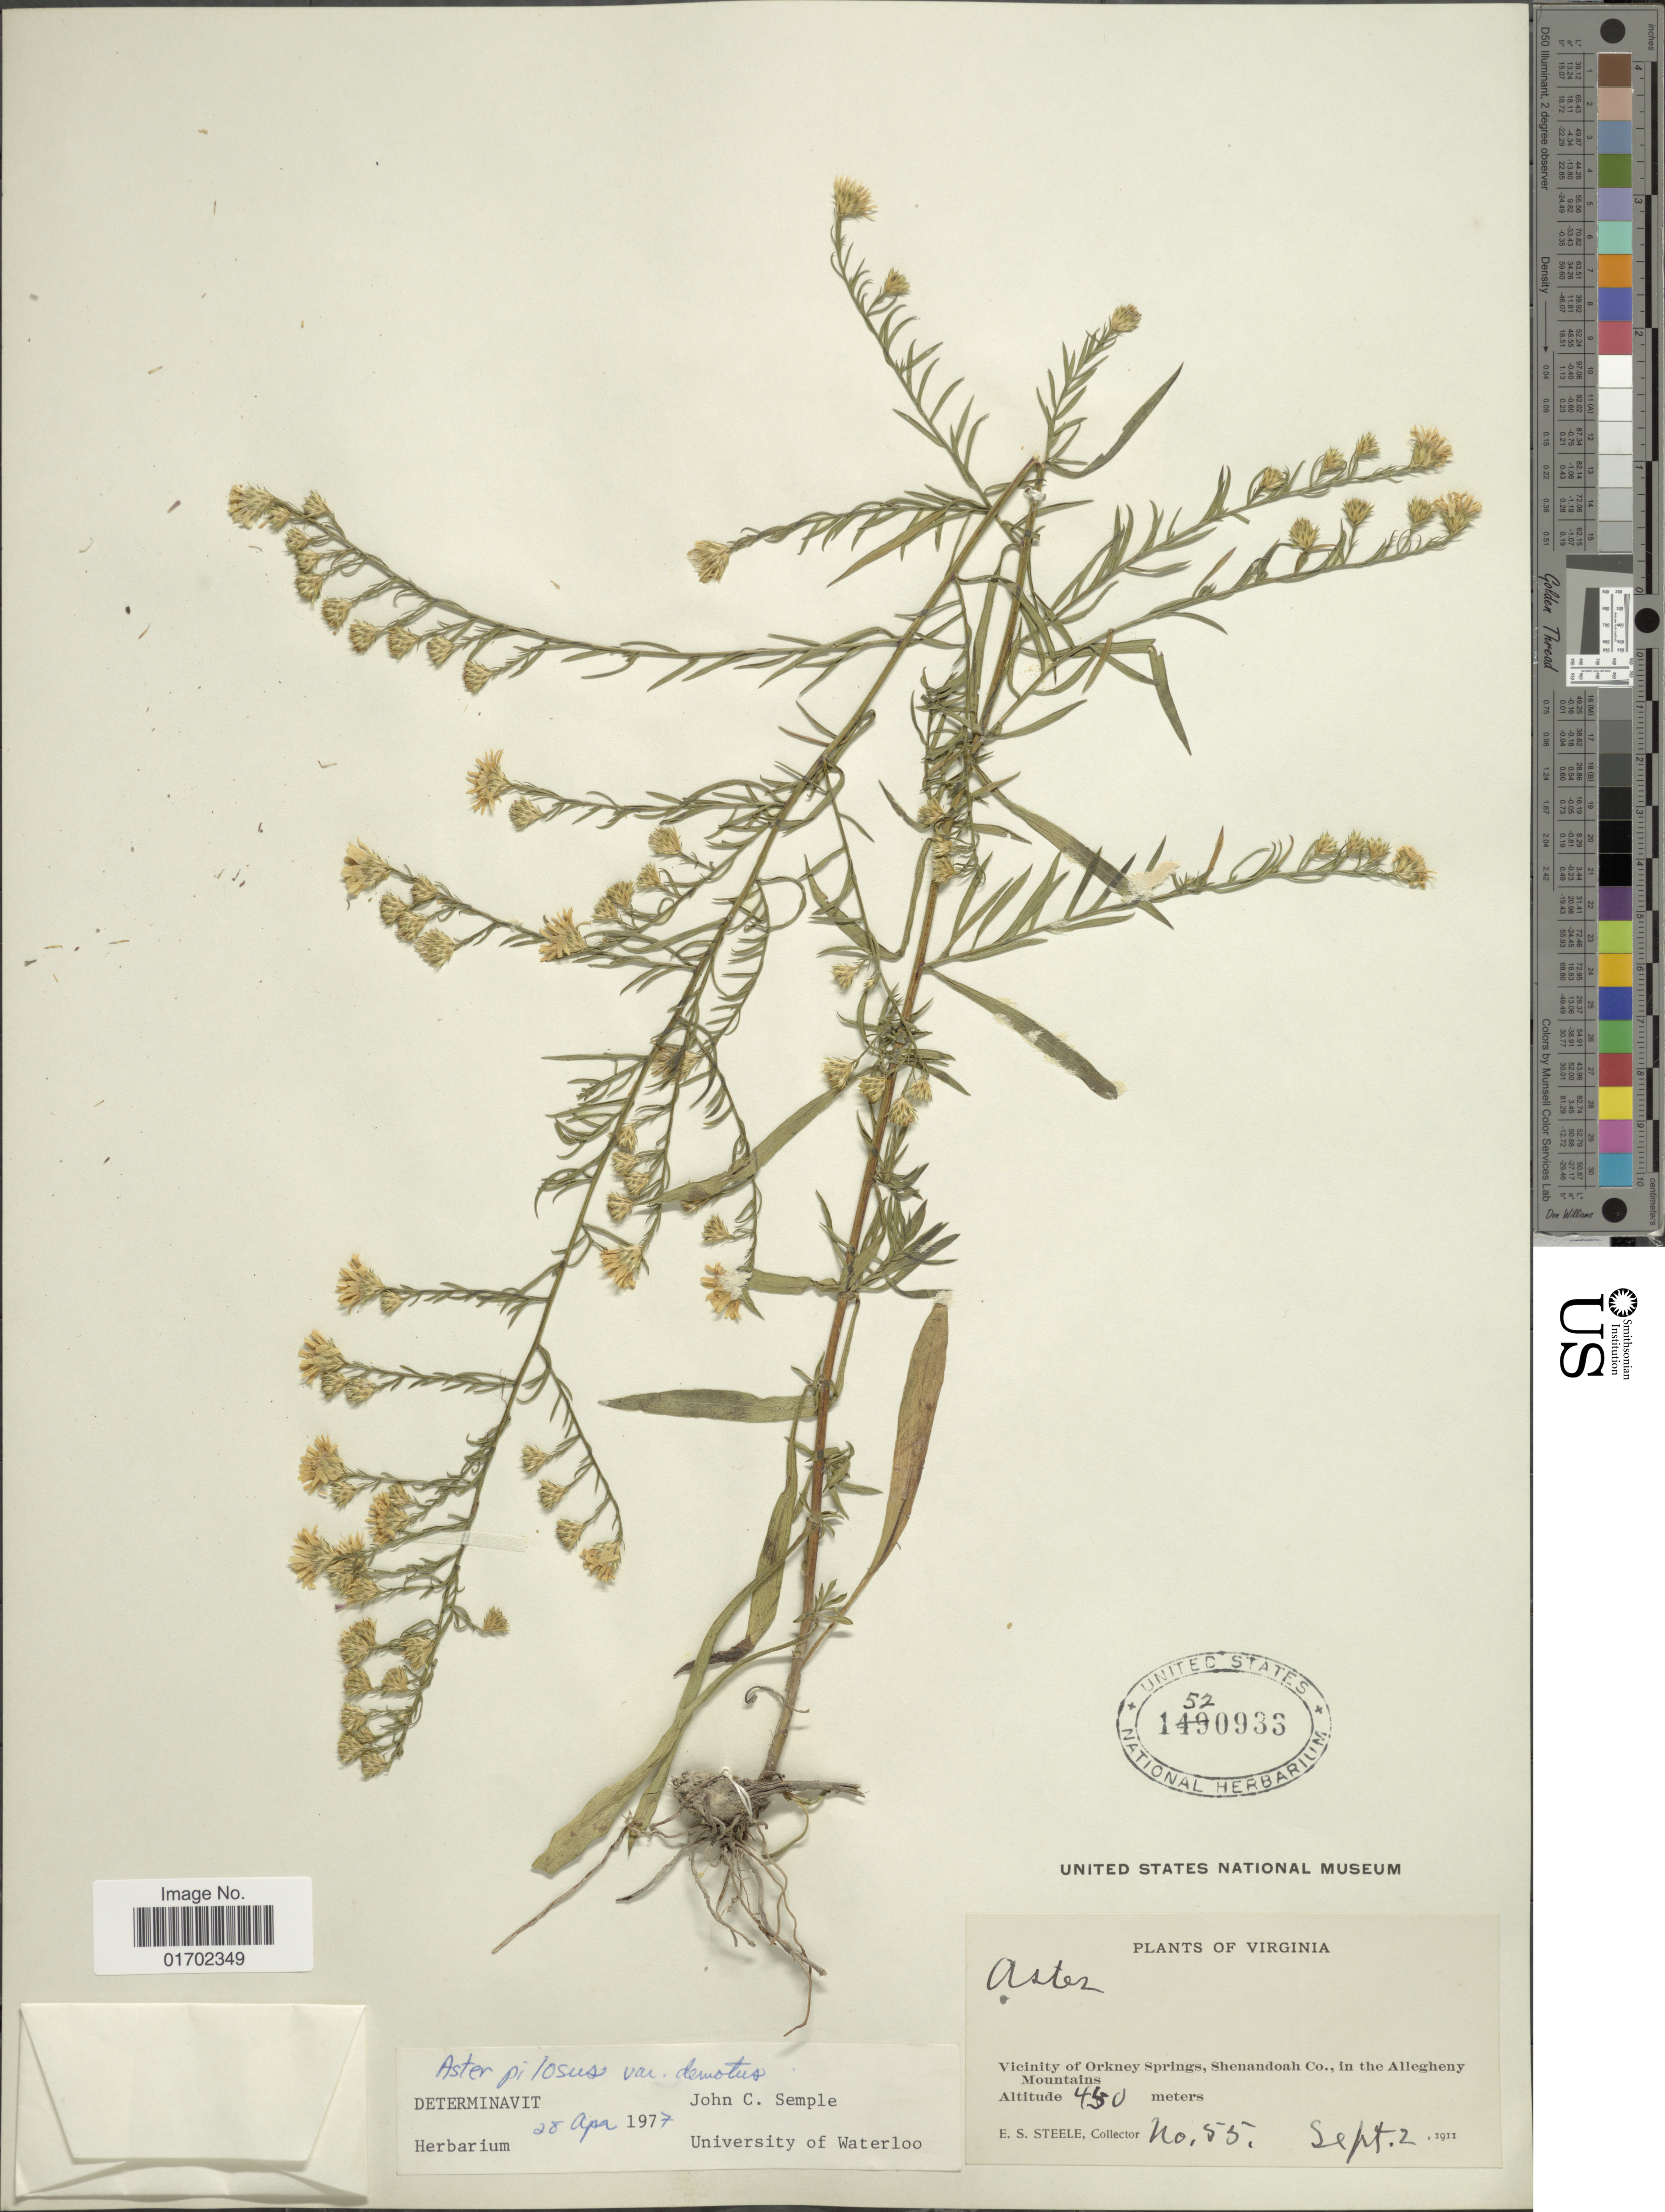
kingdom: Plantae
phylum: Tracheophyta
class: Magnoliopsida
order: Asterales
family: Asteraceae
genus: Symphyotrichum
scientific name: Symphyotrichum pilosum var. pilosum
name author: (Willd.) G.L. Nesom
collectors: E. Steele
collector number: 55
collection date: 1911-09-02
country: United States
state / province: Virginia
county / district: Shenandoah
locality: Virginia. Vicinity of Orkney Springs, Shenandoah Co., in the Allegheny Mountains.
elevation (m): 450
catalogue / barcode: US 1520933